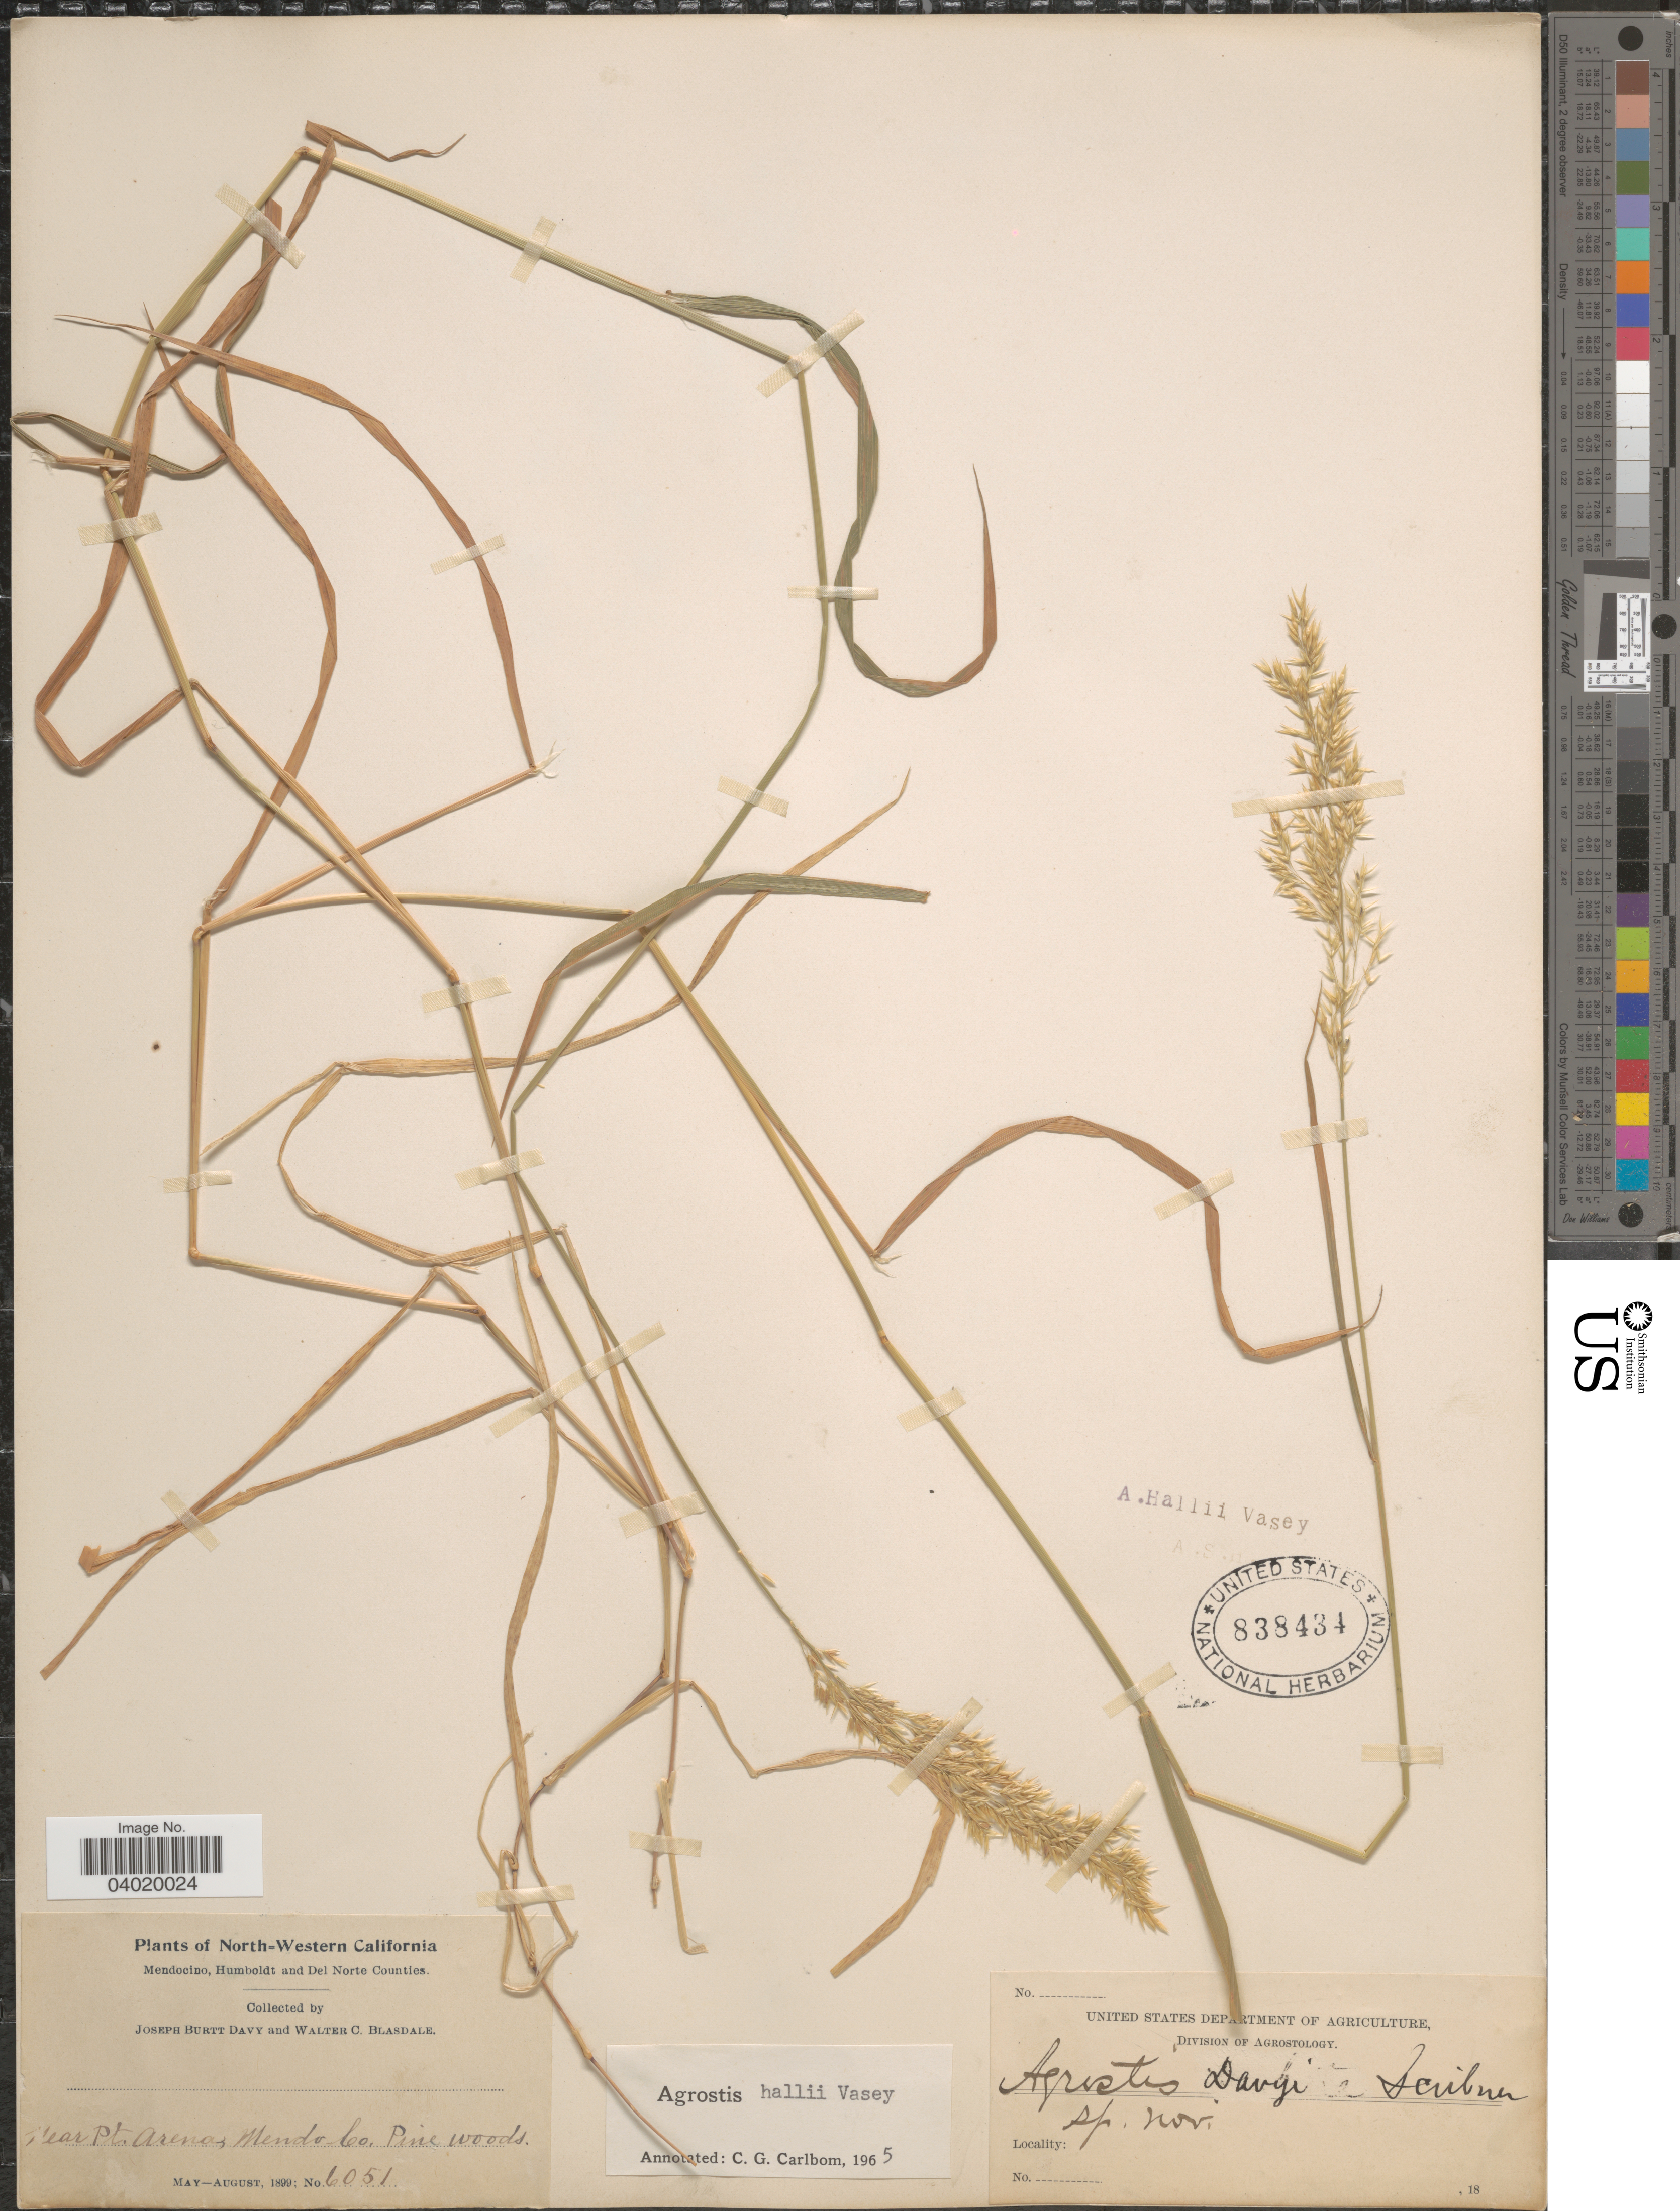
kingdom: Plantae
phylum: Tracheophyta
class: Liliopsida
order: Poales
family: Poaceae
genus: Agrostis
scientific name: Agrostis hallii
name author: Vasey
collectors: J. Burtt Davy & W. Blasdale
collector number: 6051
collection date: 1899-05/1899-08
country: United States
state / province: California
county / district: Mendocino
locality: North-Western California. Near Pt. Arena, Mendo. Co. Pine woods.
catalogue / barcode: US 838434